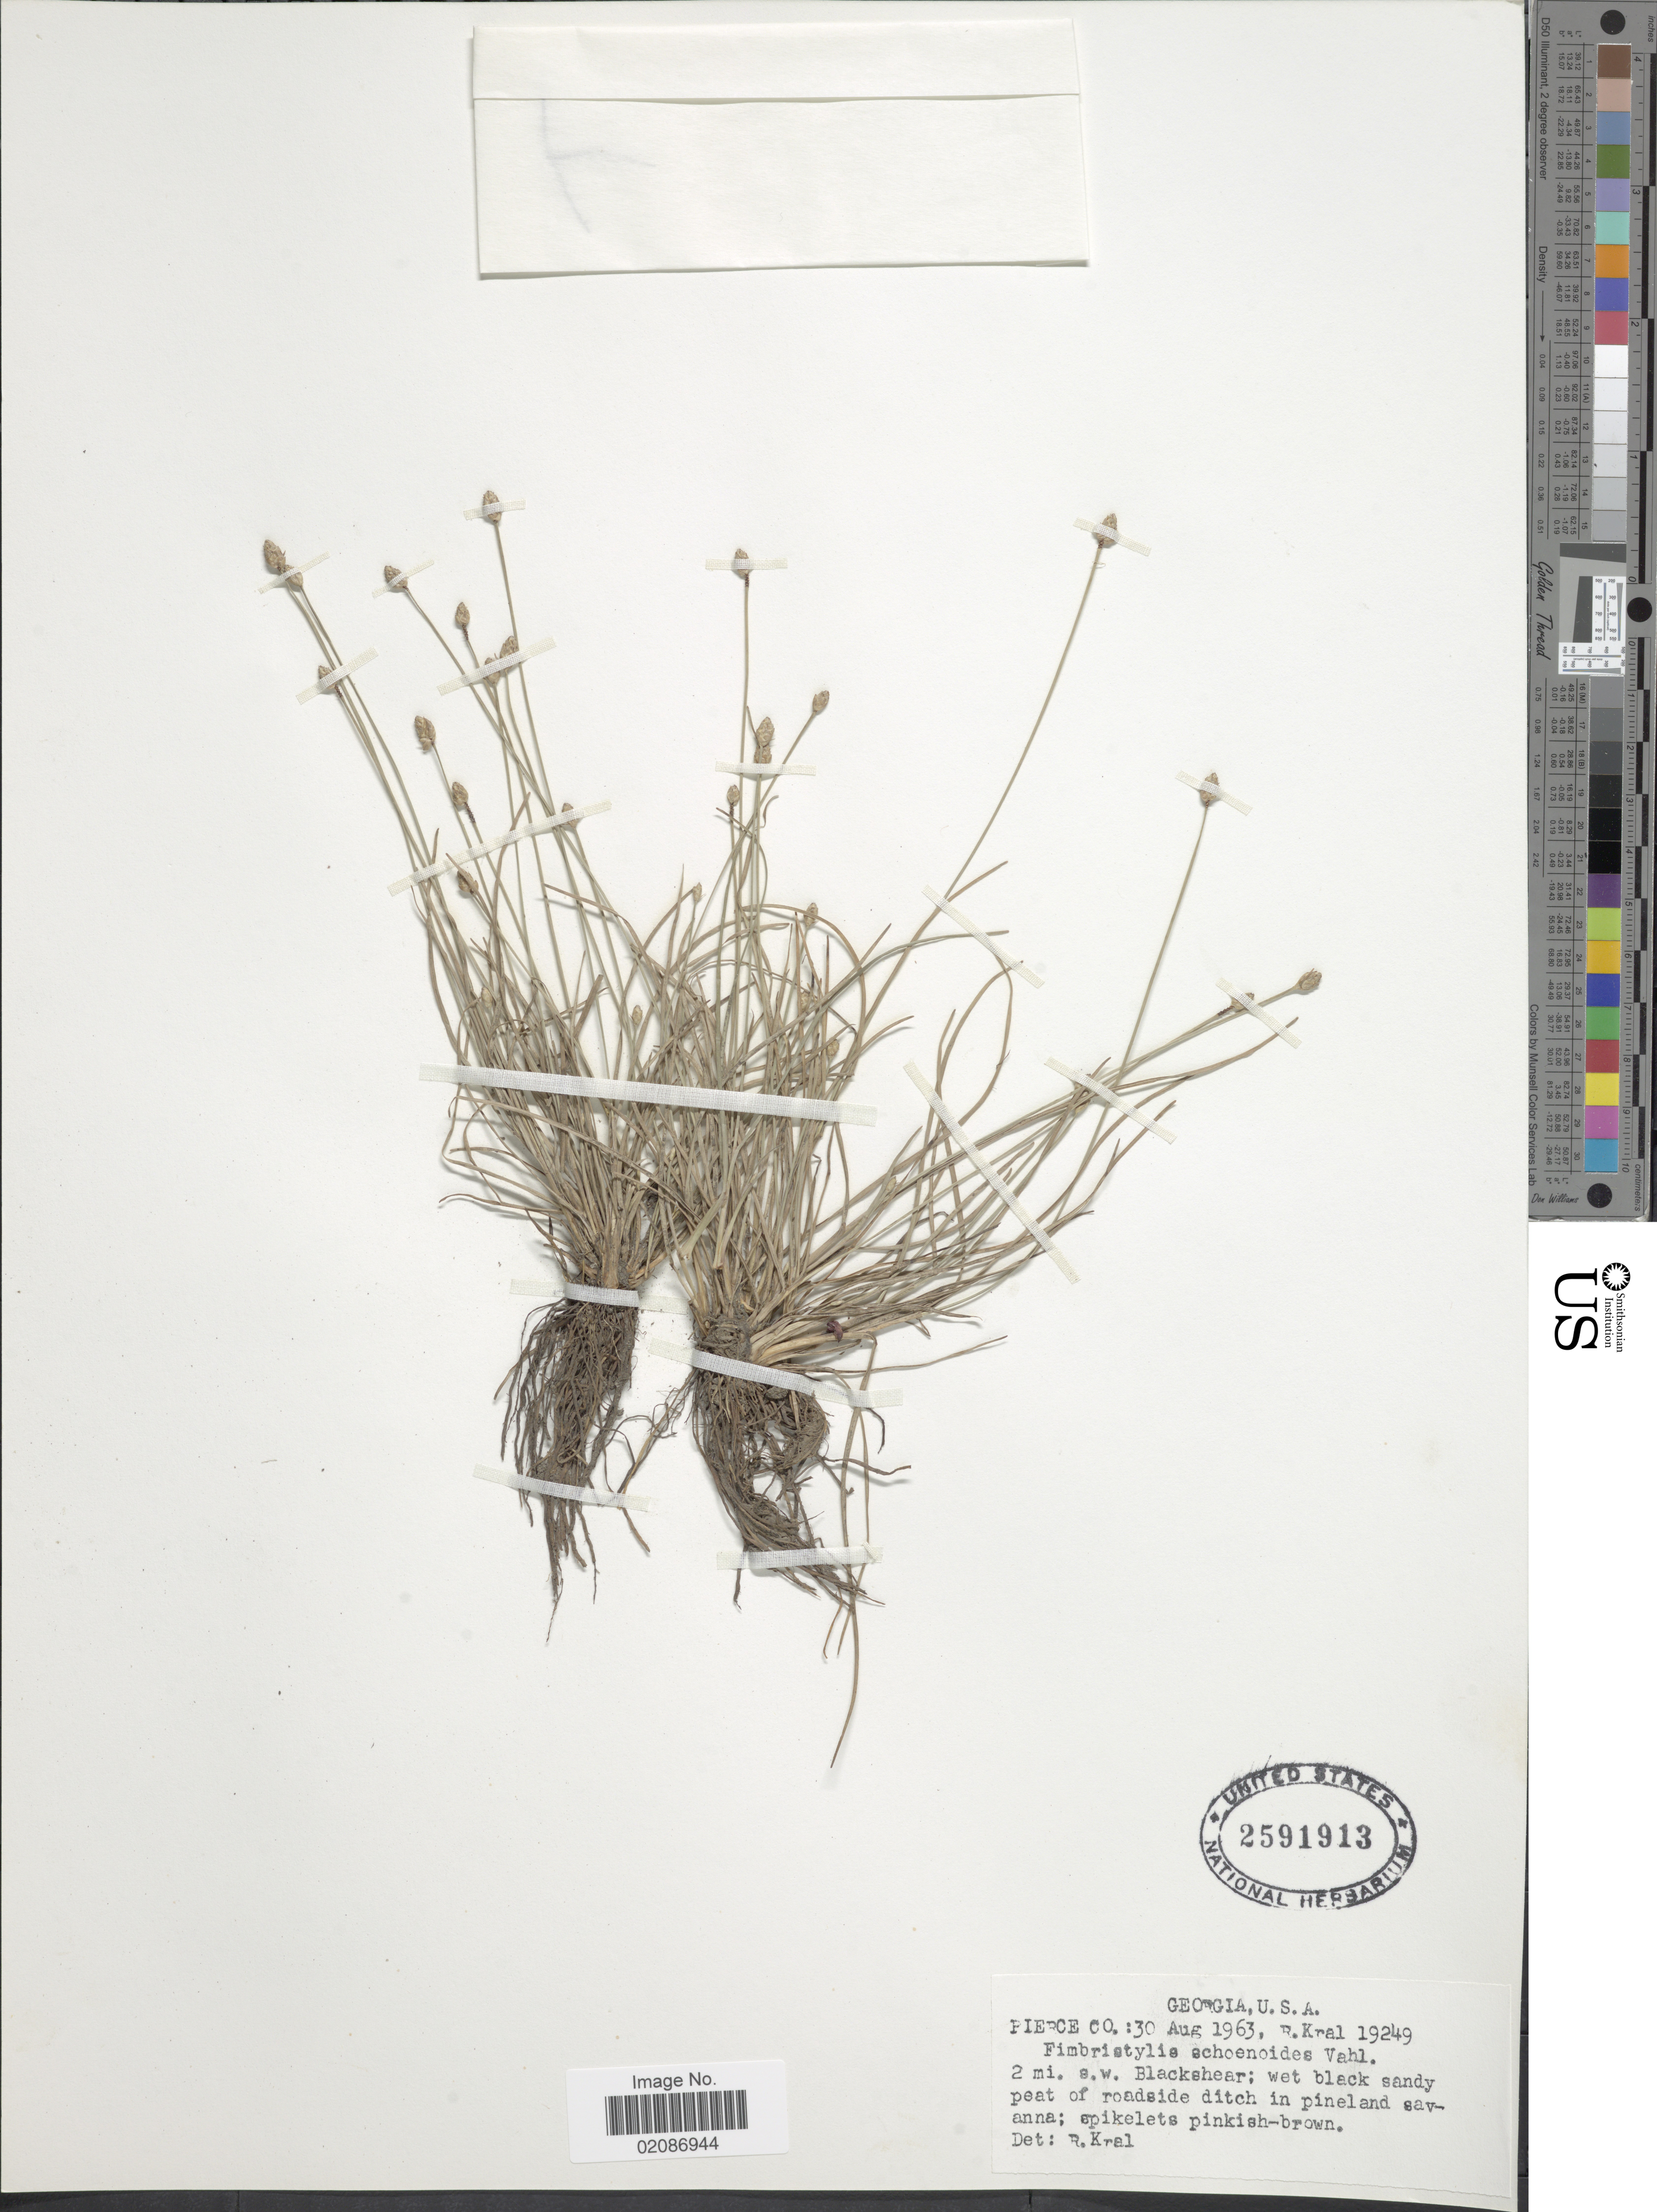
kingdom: Plantae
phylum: Tracheophyta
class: Liliopsida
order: Poales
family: Cyperaceae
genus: Fimbristylis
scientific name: Fimbristylis schoenoides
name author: (Retz.) Vahl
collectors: R. Kral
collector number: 19249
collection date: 1963-08-30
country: United States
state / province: Georgia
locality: Pierce Co.: 2 mi. s.w. Blackshear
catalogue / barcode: US 2591913